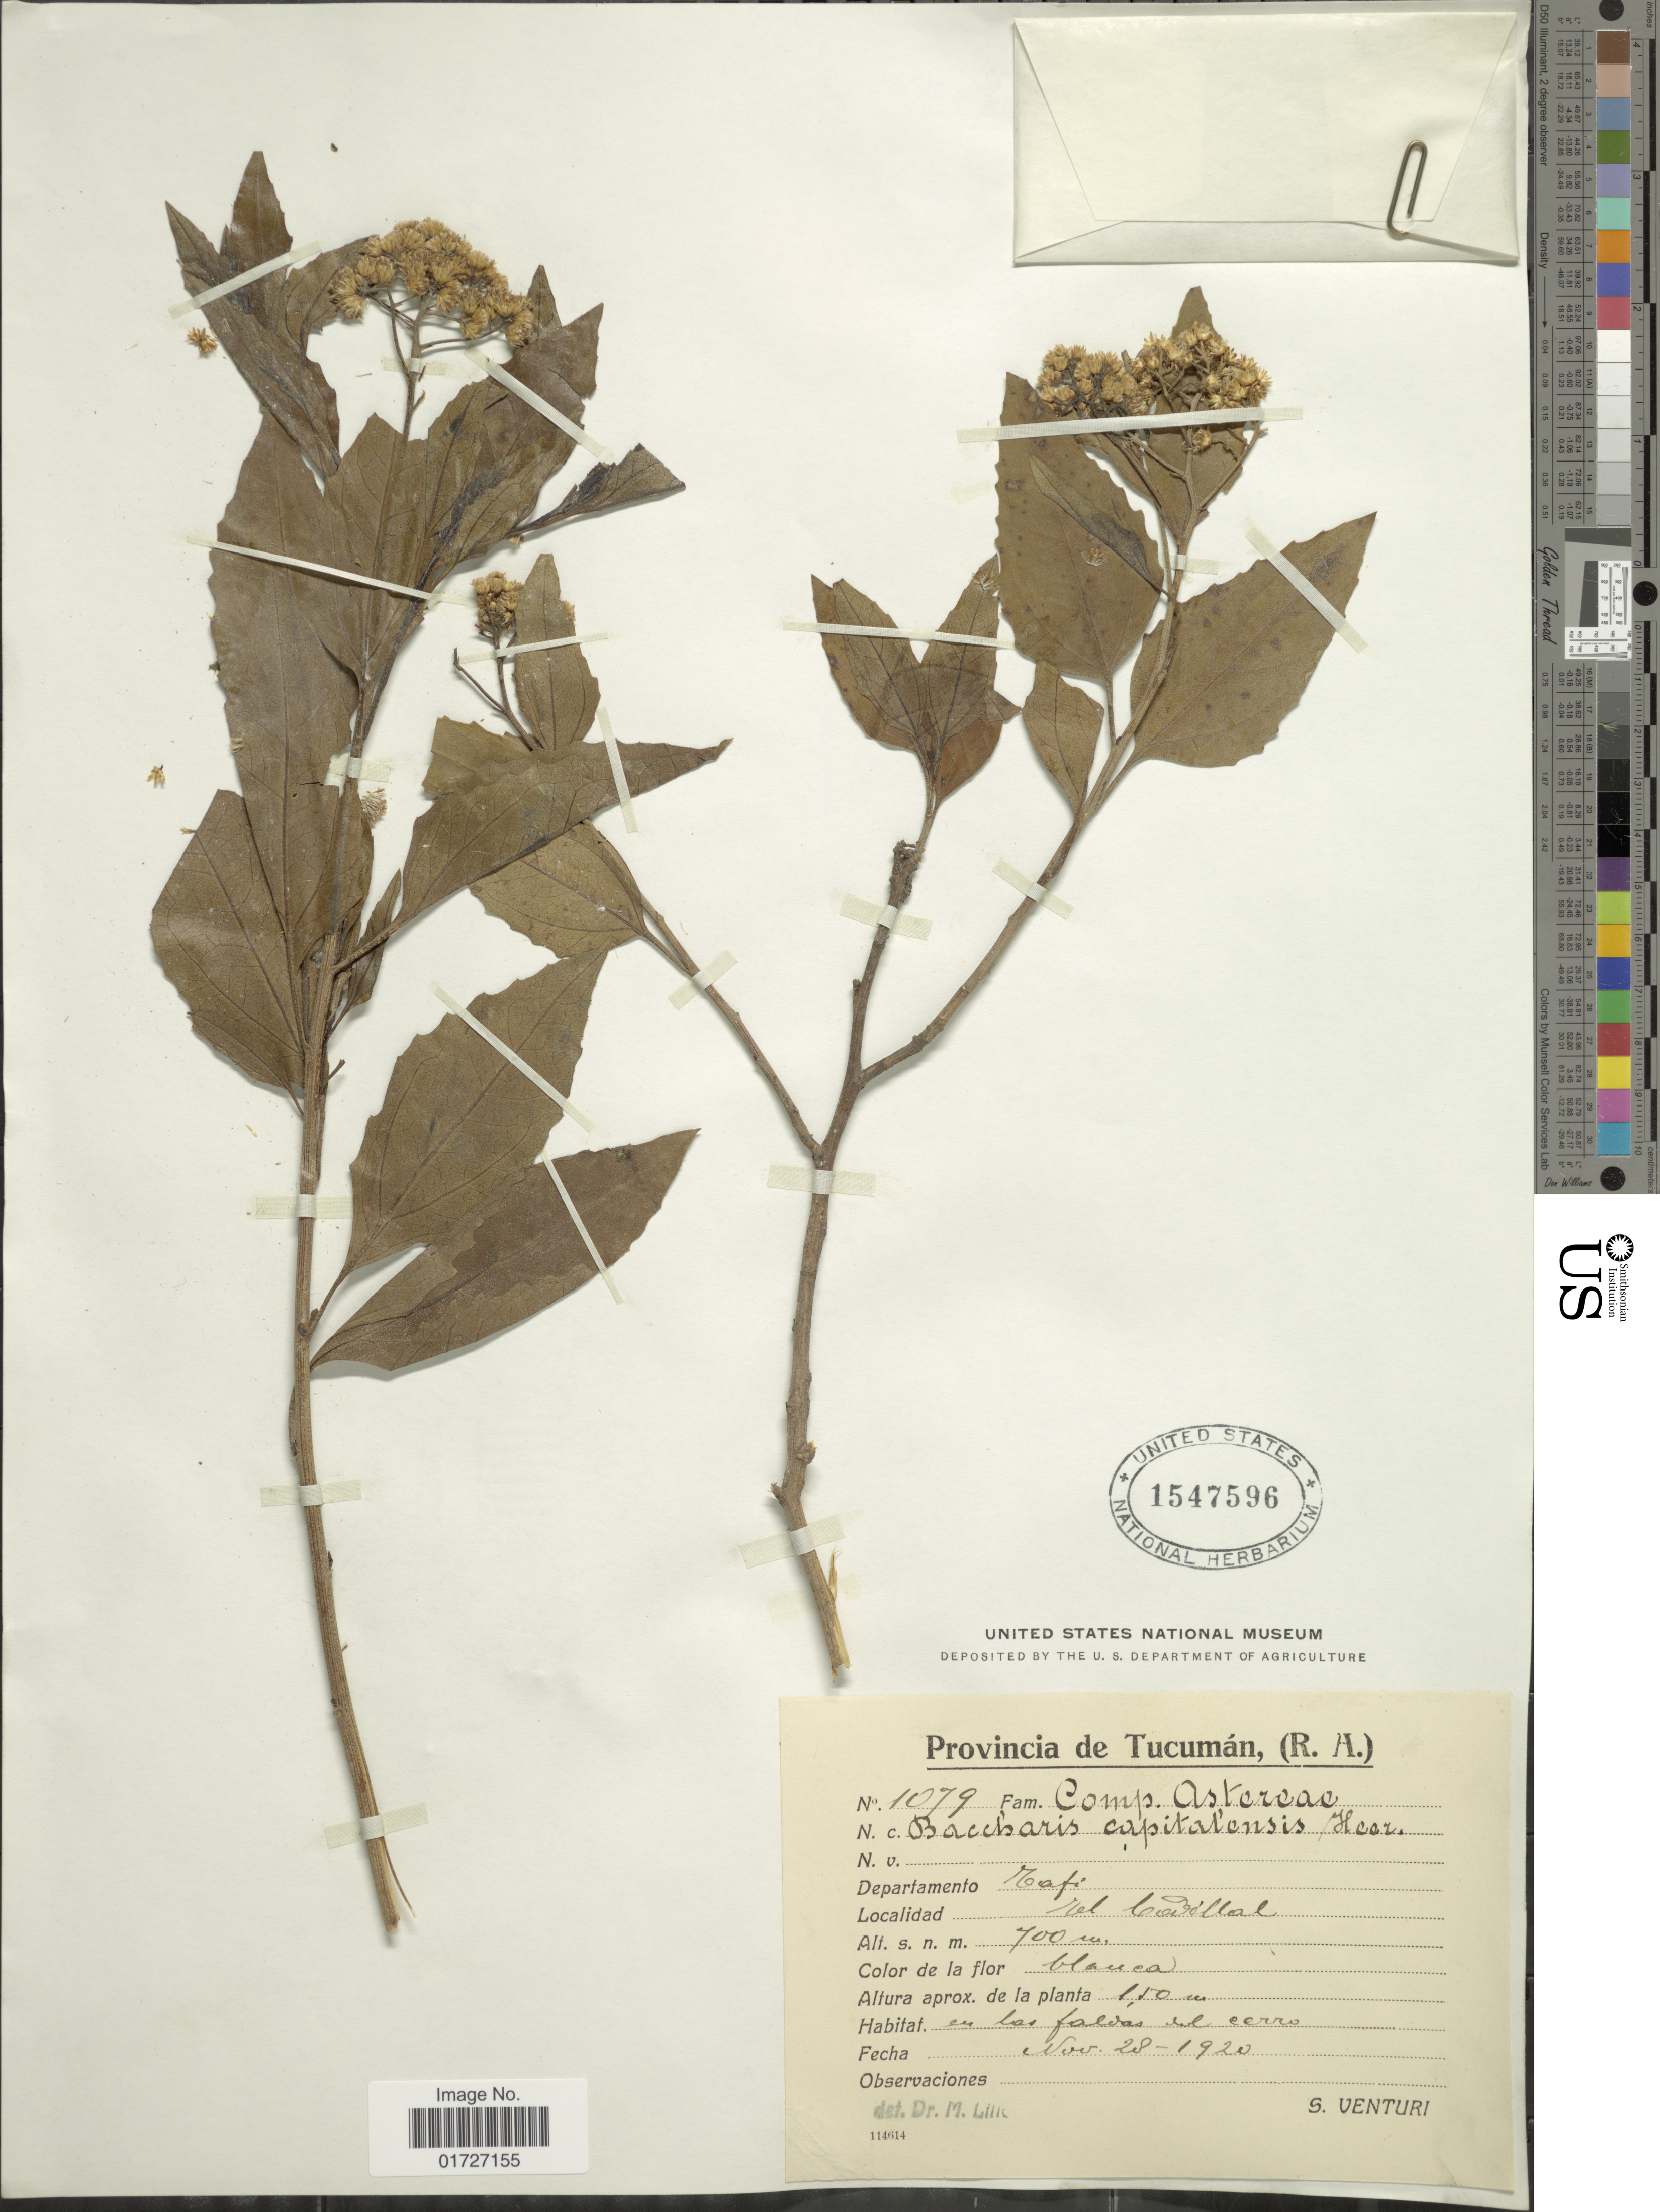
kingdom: Plantae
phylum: Tracheophyta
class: Magnoliopsida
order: Asterales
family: Asteraceae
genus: Baccharis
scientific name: Baccharis capitalensis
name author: Heering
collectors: S. Venturi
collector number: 1079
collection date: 1920-11-28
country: Argentina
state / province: Tucuman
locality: Departamento Tafi, del Cavillal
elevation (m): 700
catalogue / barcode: US 1547596